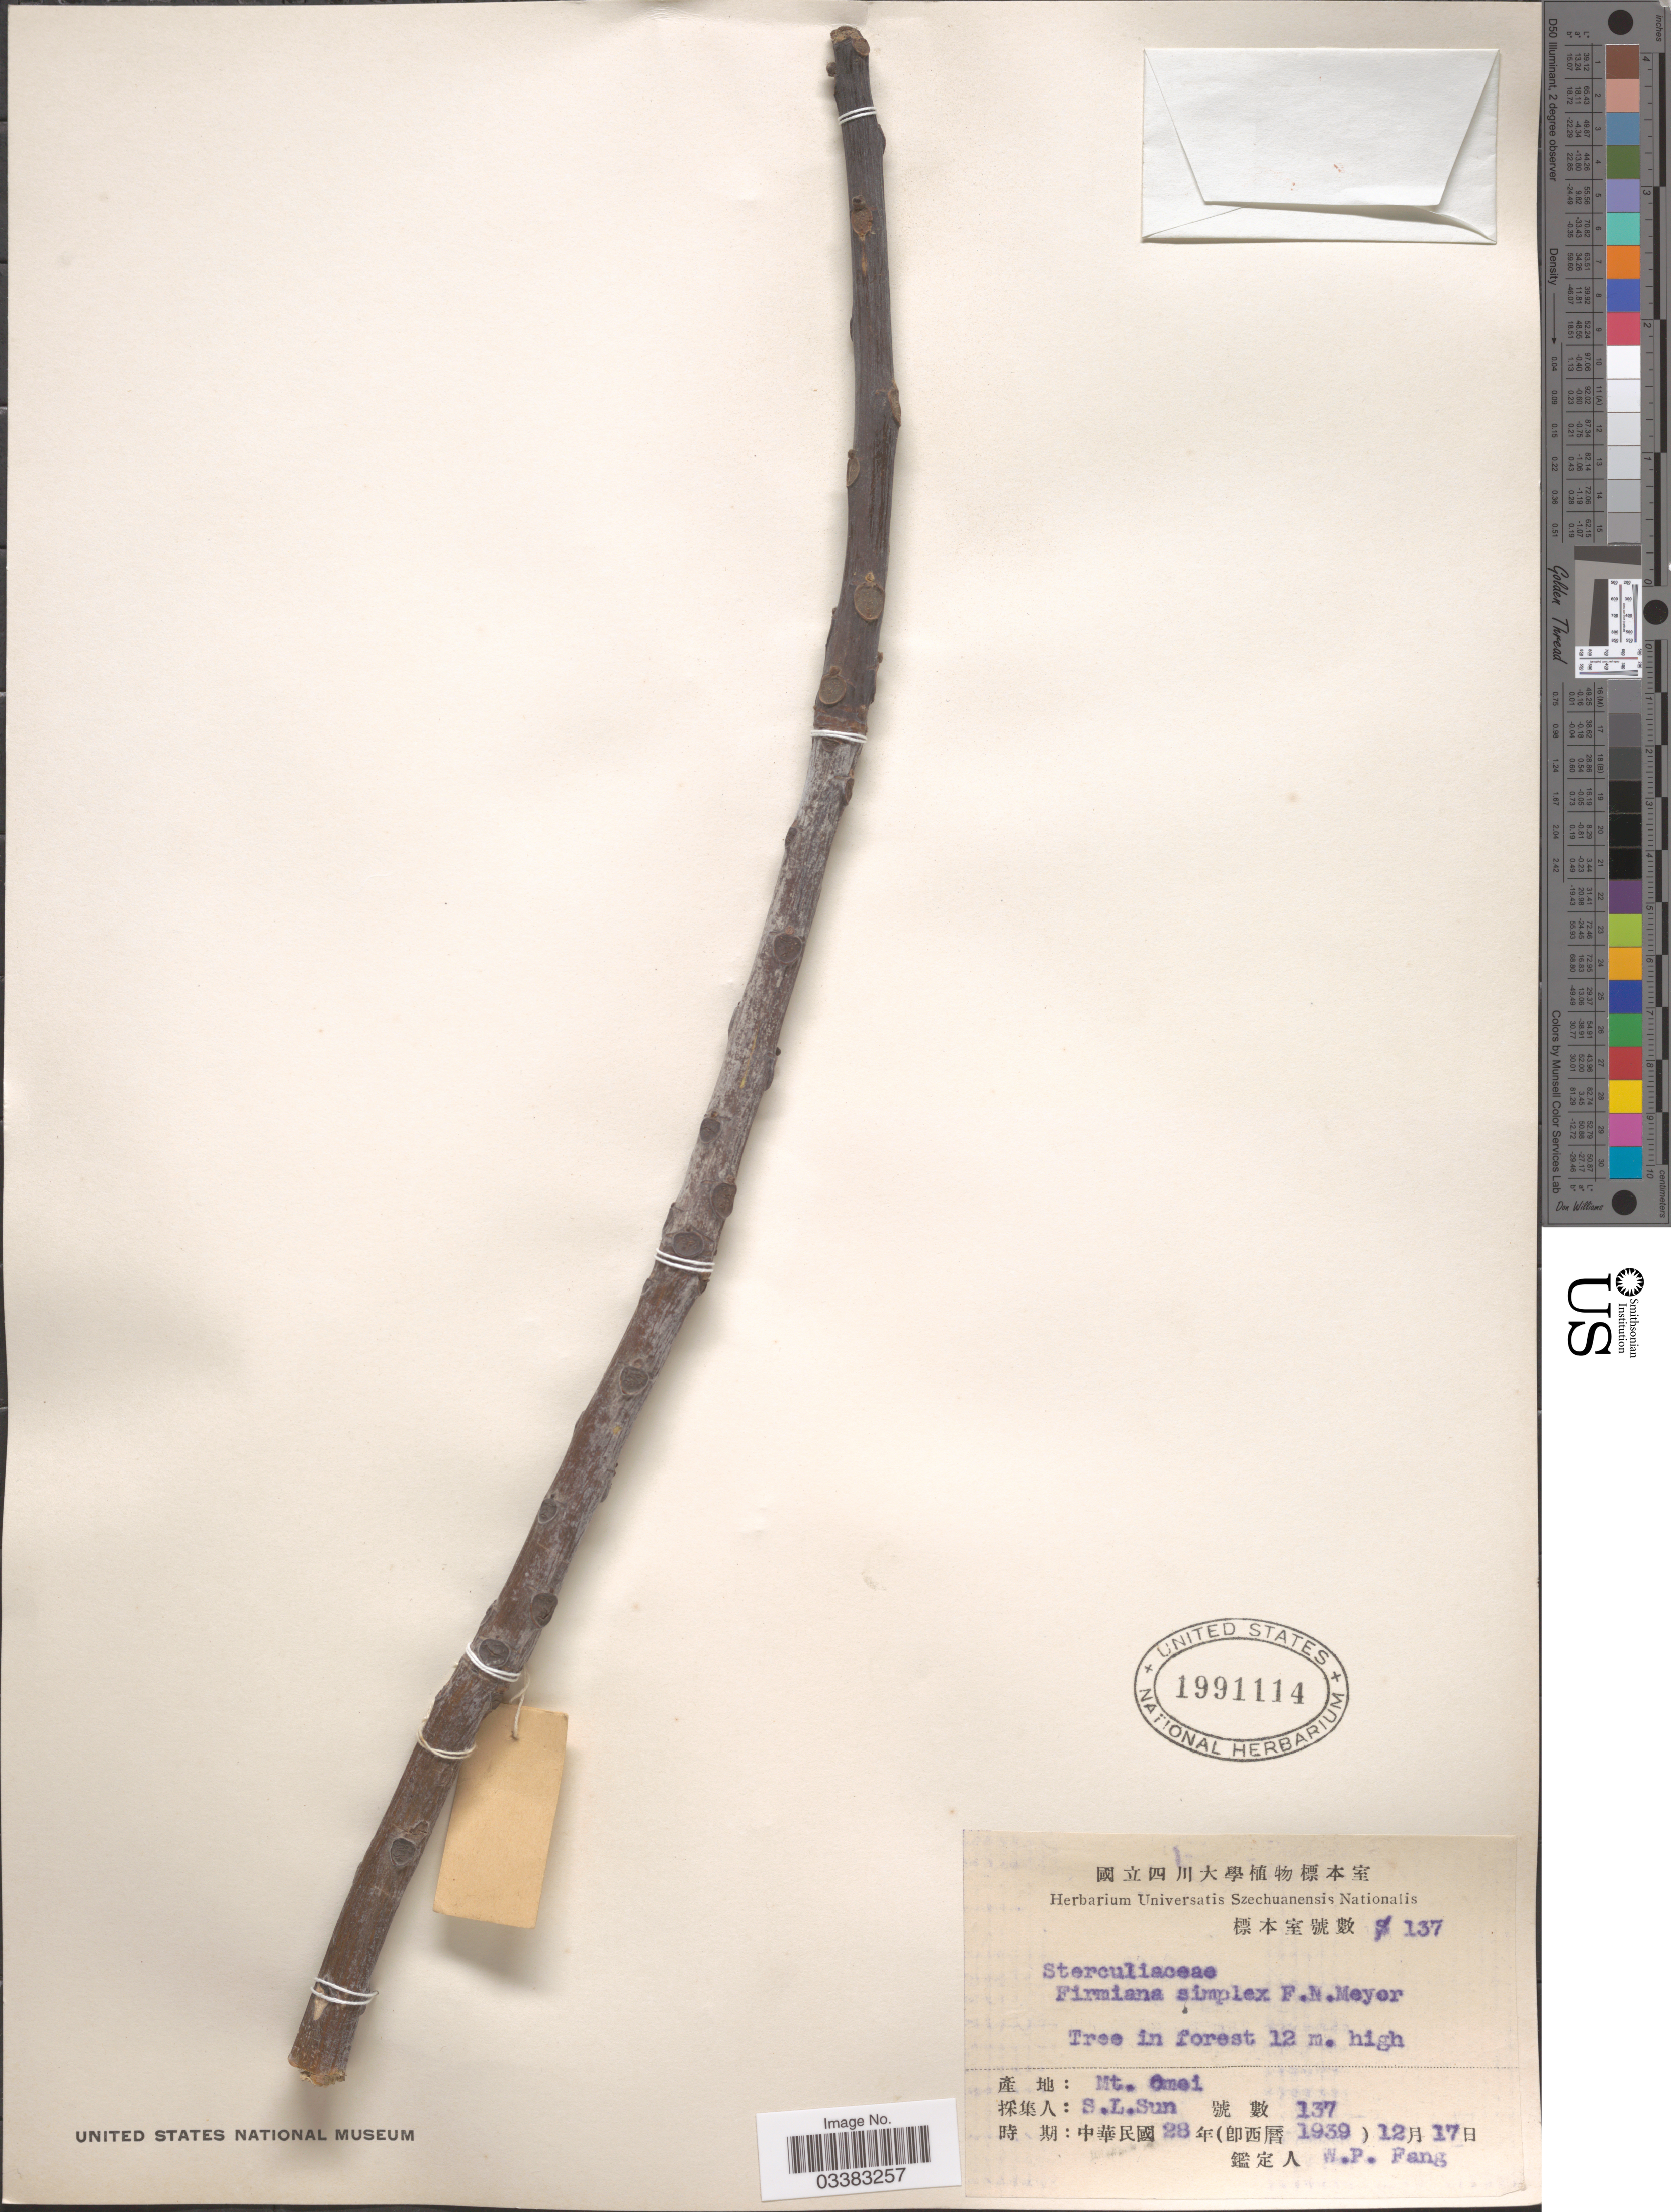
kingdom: Plantae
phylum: Tracheophyta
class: Magnoliopsida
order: Malvales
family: Malvaceae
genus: Firmiana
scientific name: Firmiana simplex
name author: (L.) W. Wight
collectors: S. L. Sun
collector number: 137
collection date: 1939-12-17/1939-12-28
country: China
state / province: Sichuan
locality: Mt. Omei.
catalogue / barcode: US 199114